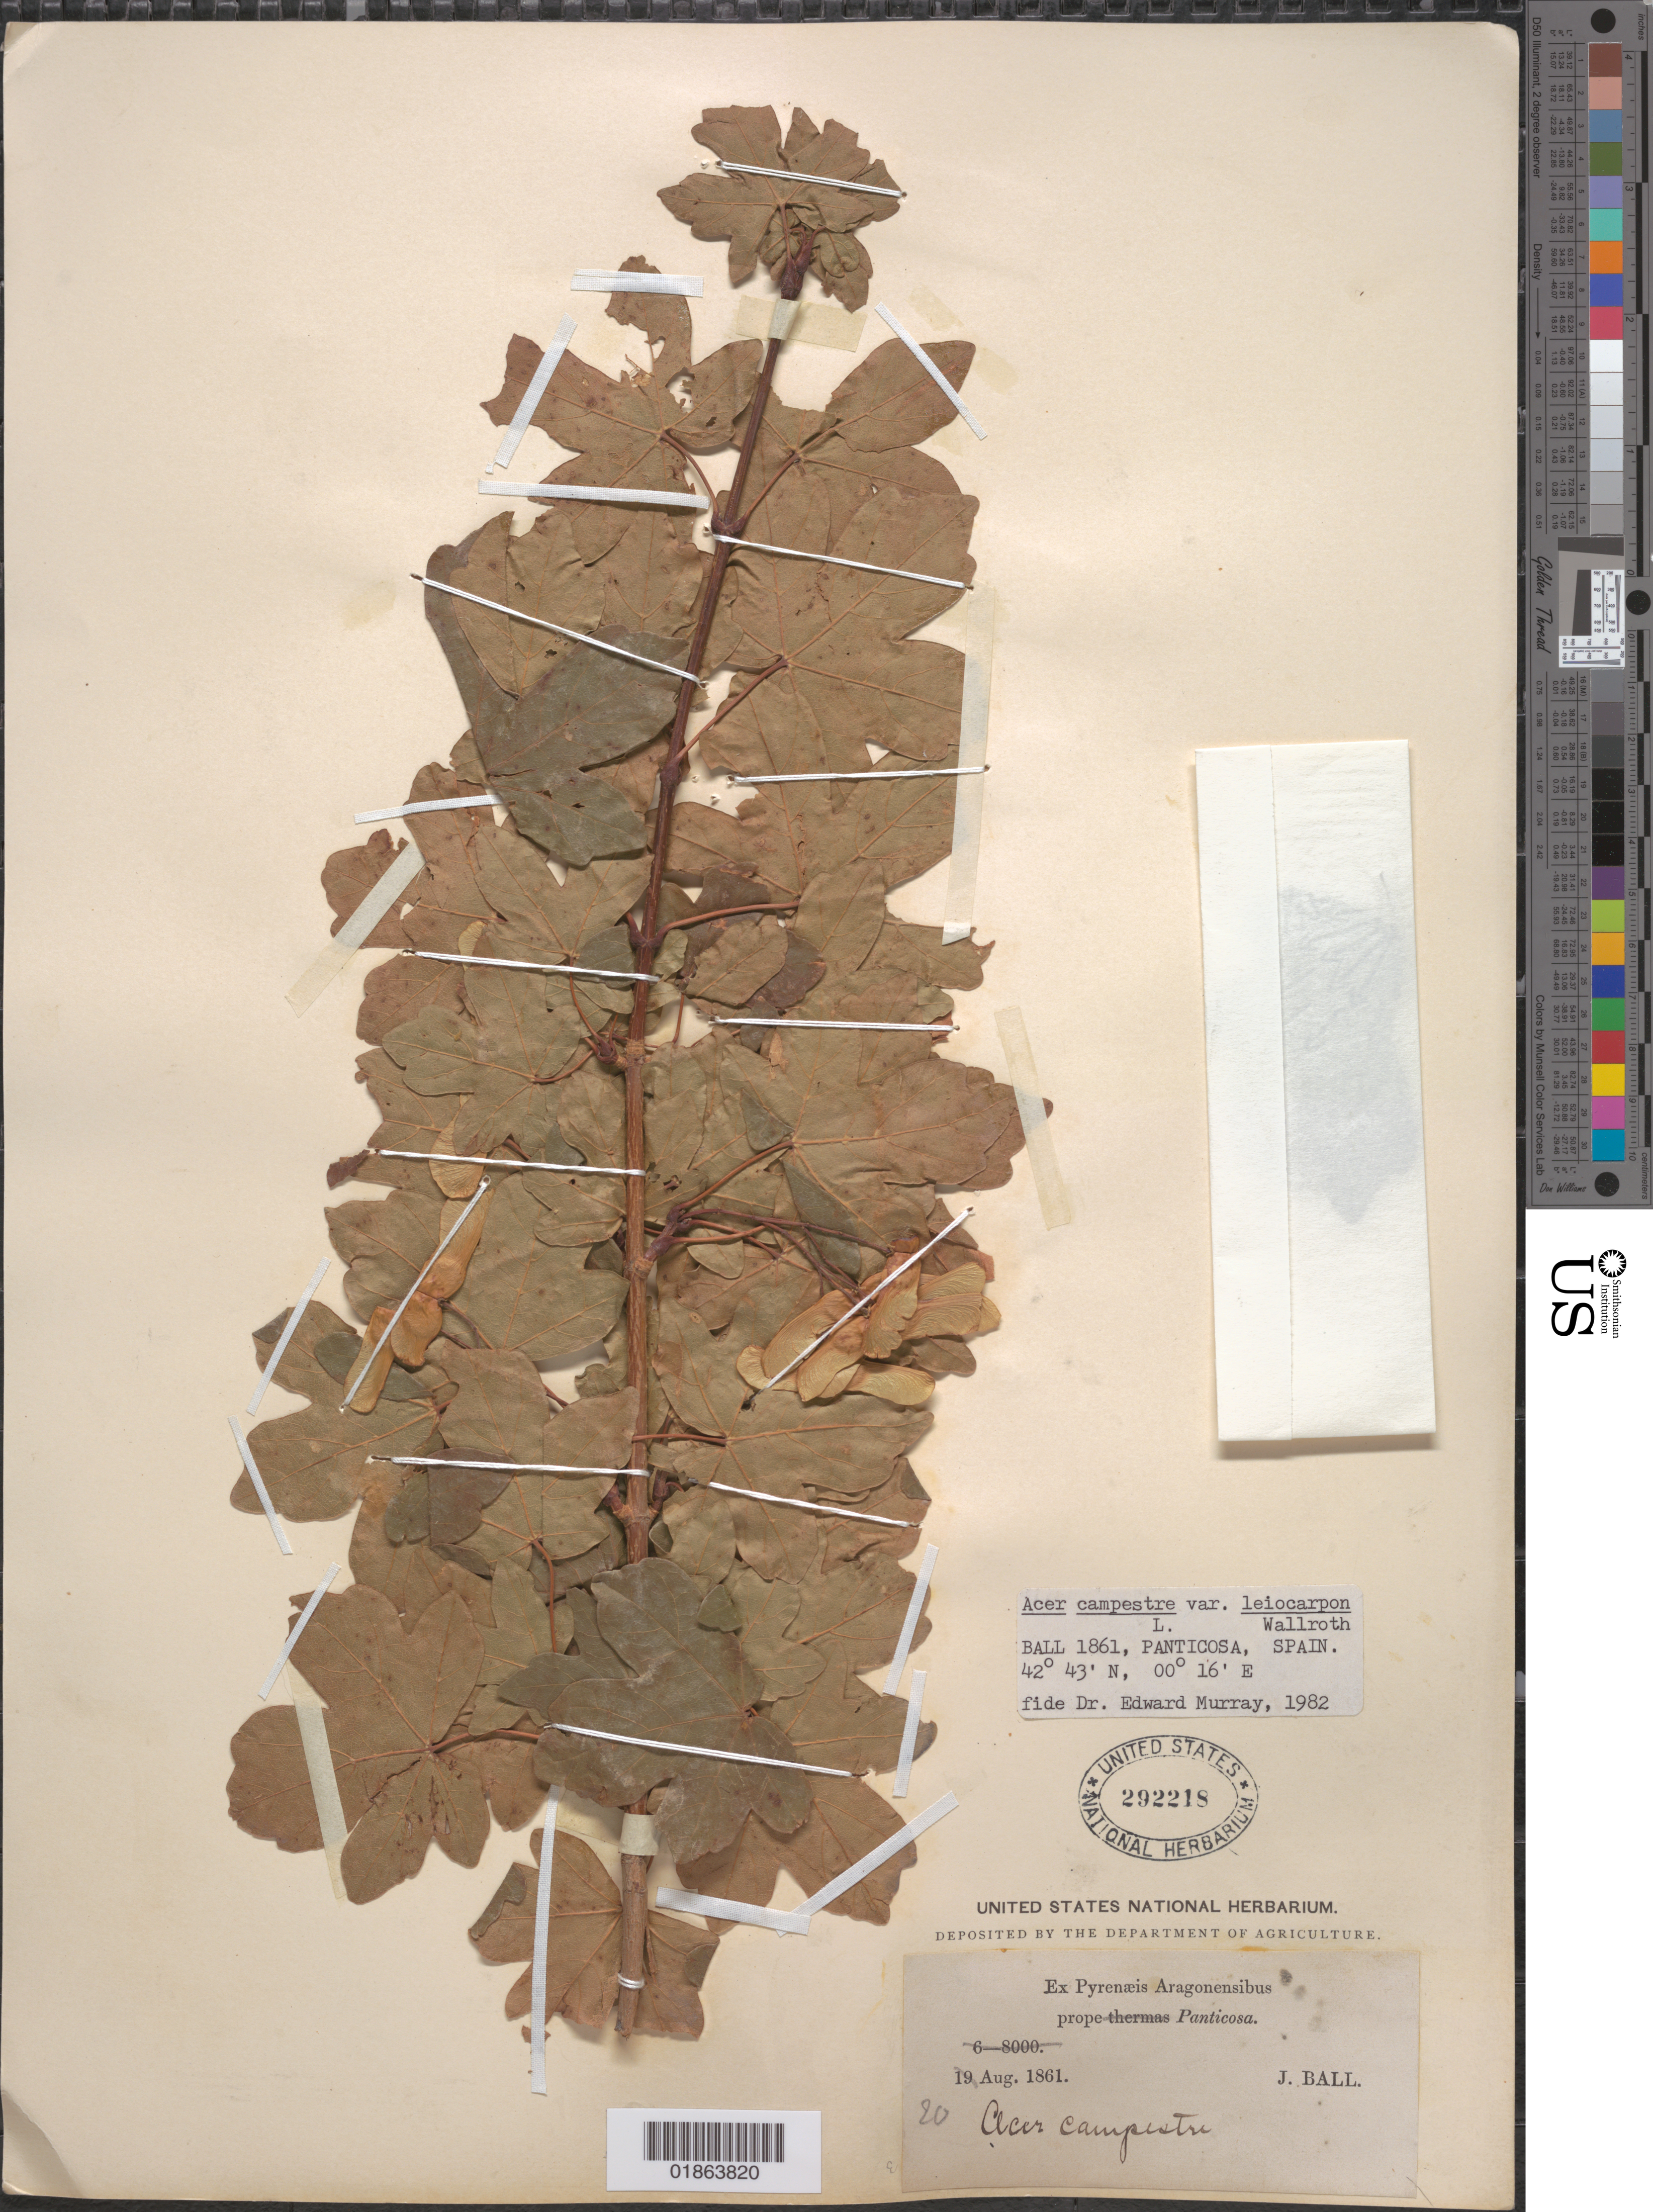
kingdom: Plantae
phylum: Tracheophyta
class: Magnoliopsida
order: Sapindales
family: Sapindaceae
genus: Acer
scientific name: Acer campestre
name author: L.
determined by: Murray, Edward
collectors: J. Ball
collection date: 1861-08-20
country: Spain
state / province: Aragón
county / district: Huesca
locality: Panticosa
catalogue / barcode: US 292218